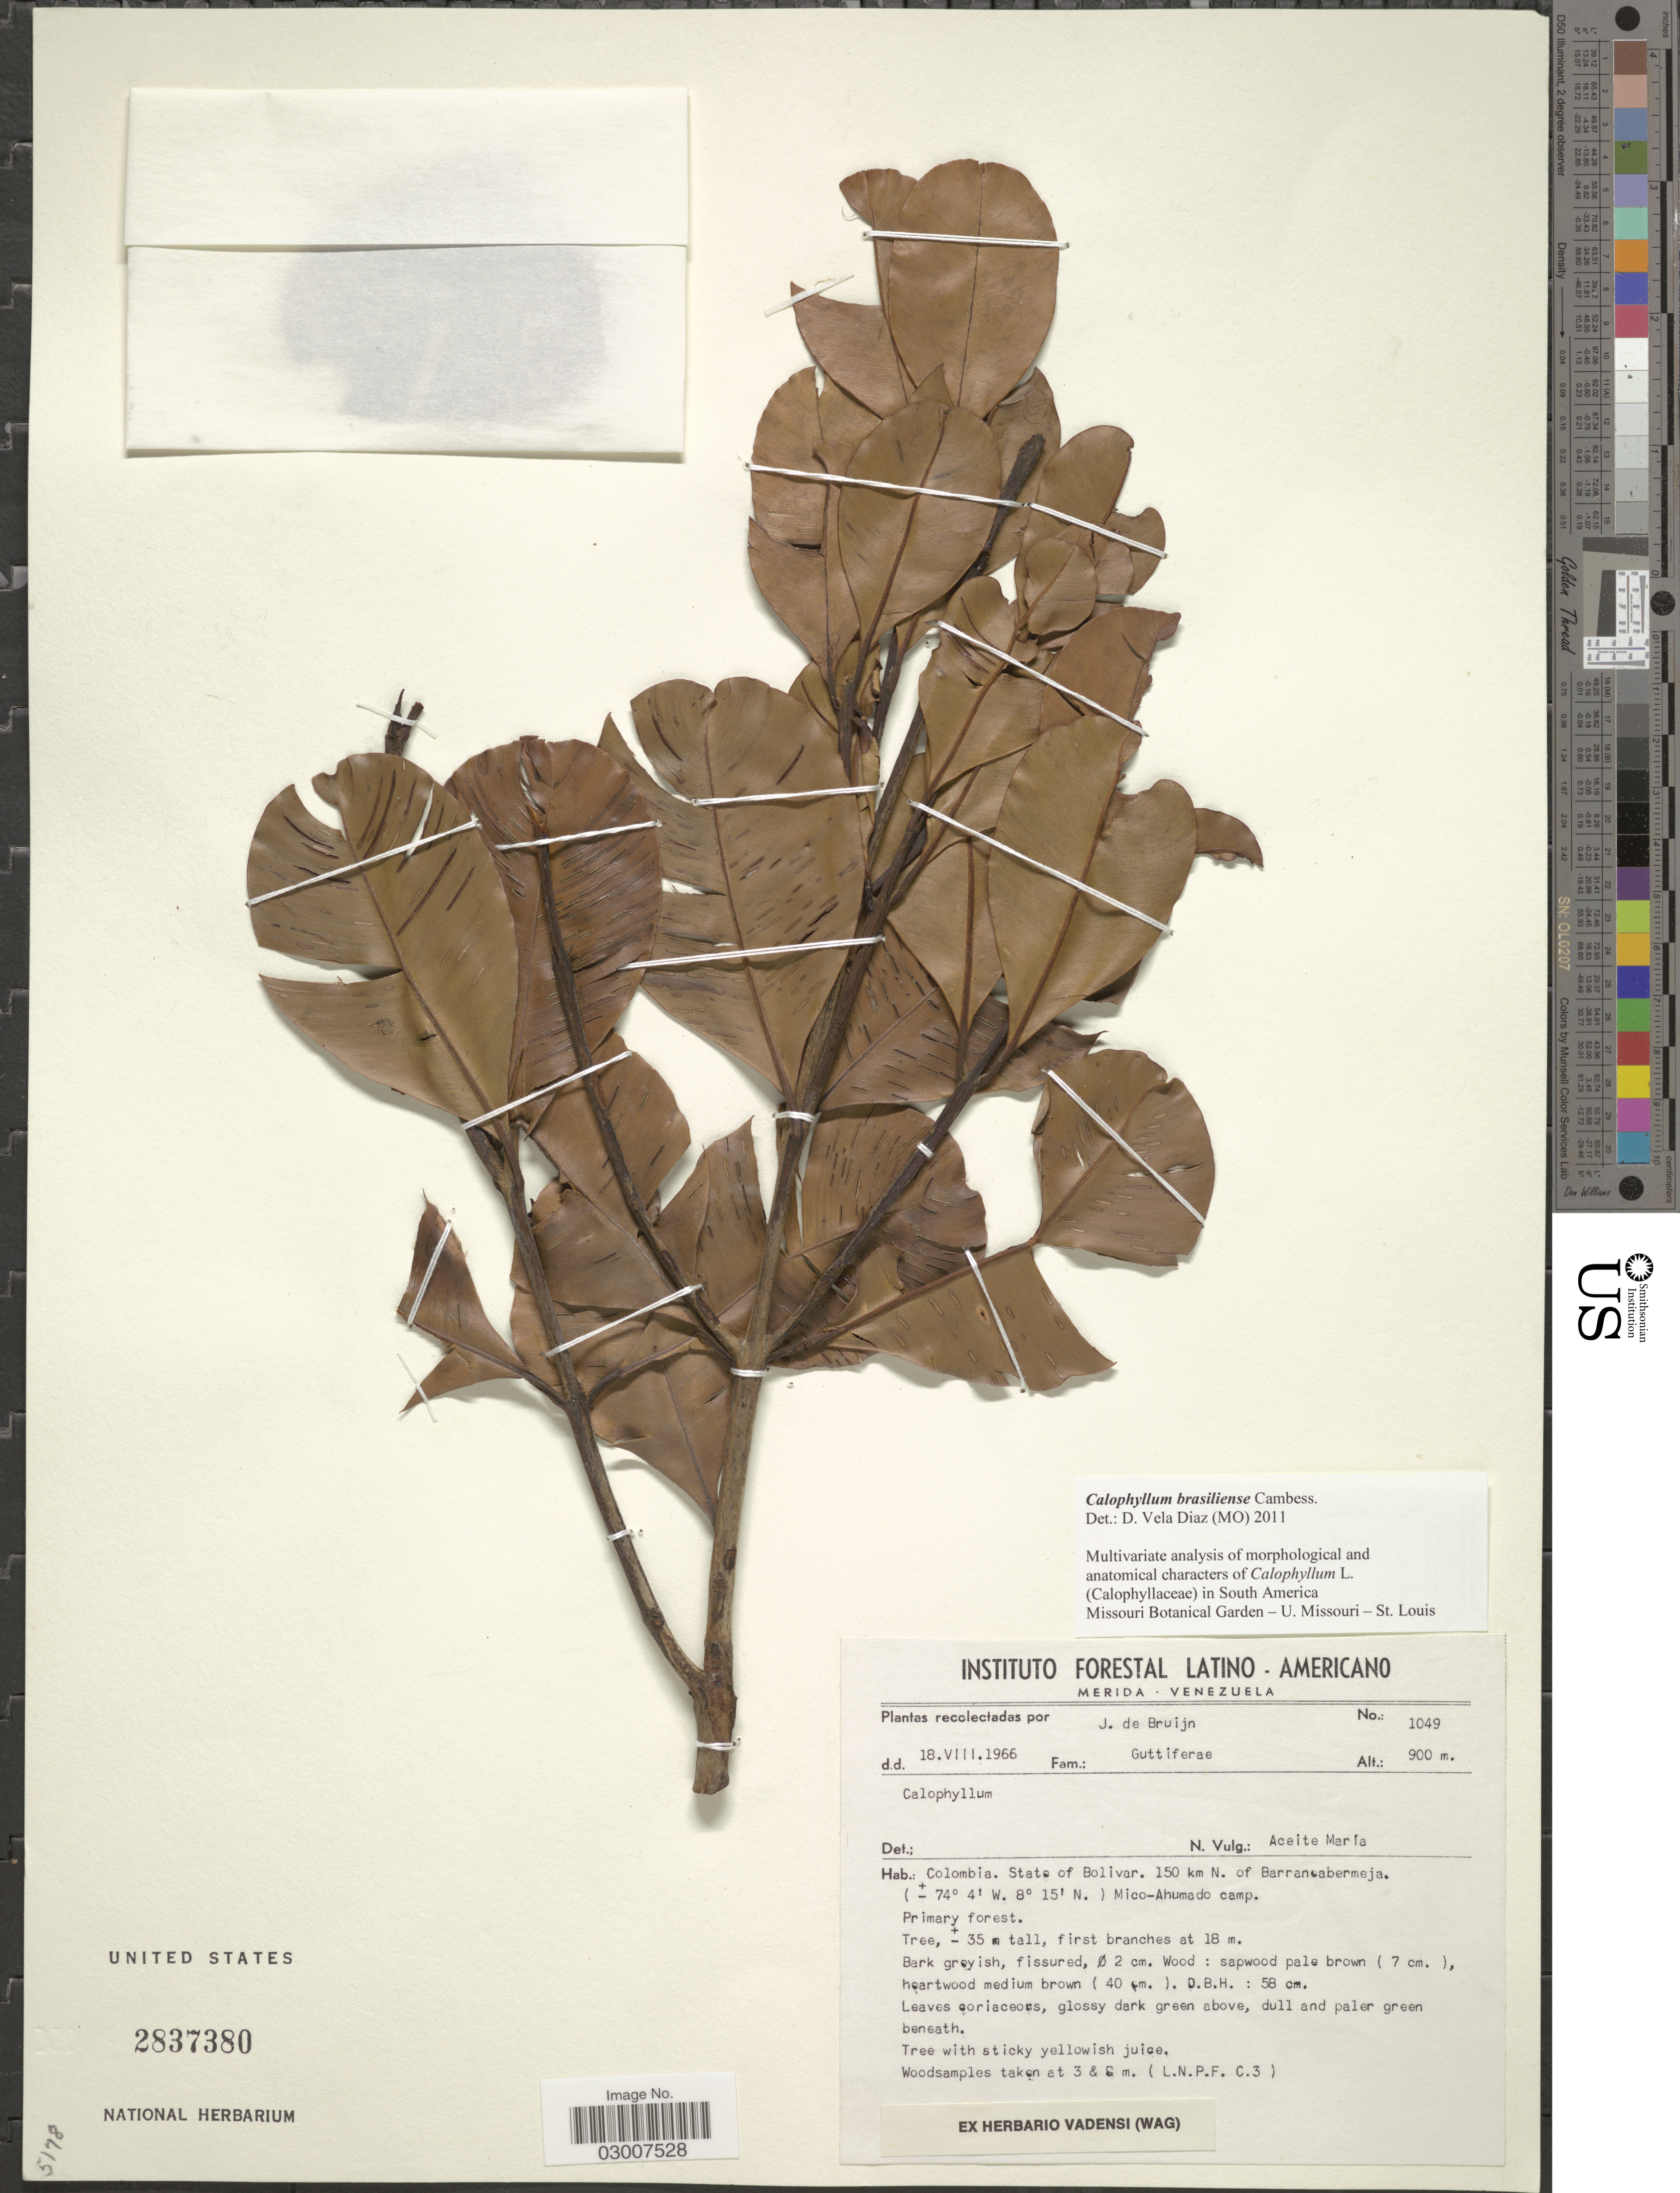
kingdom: Plantae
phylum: Tracheophyta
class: Magnoliopsida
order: Malpighiales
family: Calophyllaceae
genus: Calophyllum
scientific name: Calophyllum brasiliense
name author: Cambess.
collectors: J. Bruijn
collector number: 1049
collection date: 1966-08-18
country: Colombia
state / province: Bolívar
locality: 150 km N. of Barrancabermeja. Mico-Ahumado camp.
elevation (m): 900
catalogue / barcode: US 2837380